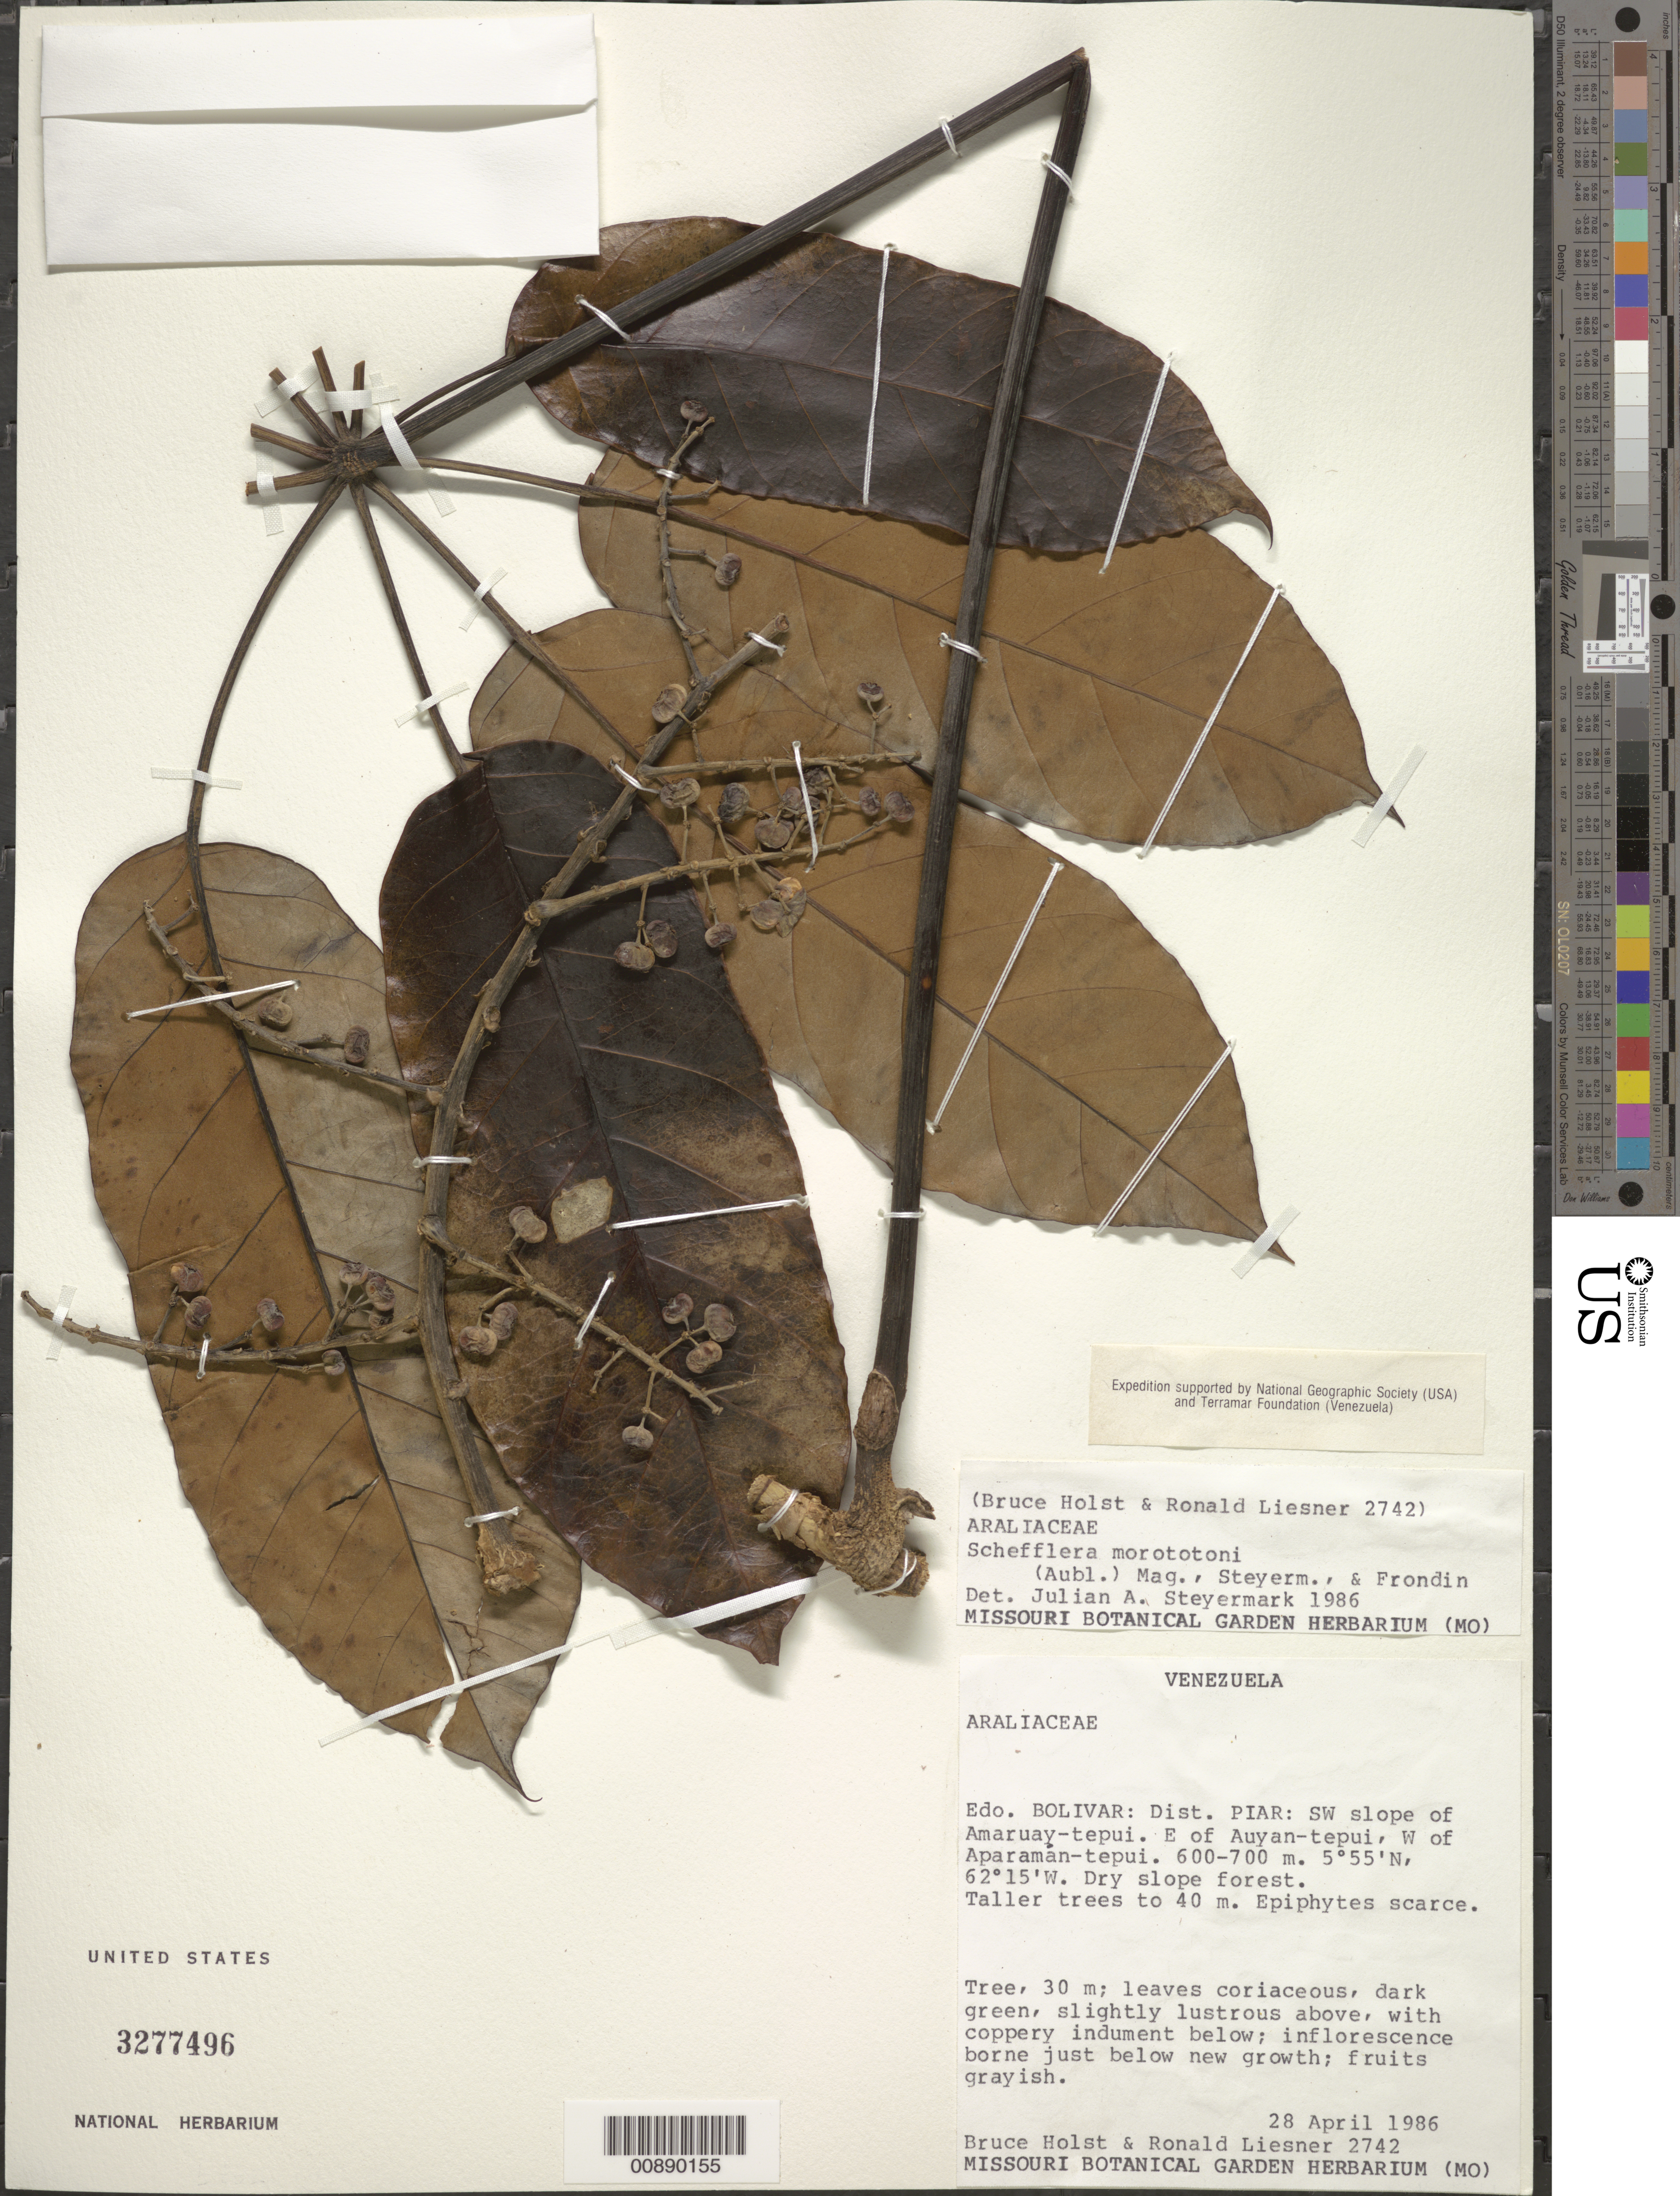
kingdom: Plantae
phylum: Tracheophyta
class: Magnoliopsida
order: Apiales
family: Araliaceae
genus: Schefflera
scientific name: Schefflera morototoni (Aubl.) Maguire, Steyerm. & Frodin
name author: (Aubl.) Maguire et al.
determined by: Steyermark, Julian A., (VEN)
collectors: B. Holst & R. L. Liesner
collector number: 2742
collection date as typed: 28-Apr-86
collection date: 1986-04-28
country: Venezuela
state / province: Bolívar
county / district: Piar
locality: Amaruay-tepuí, SW slope, E of Auyan-tepuí, W of Aparamán-tepuí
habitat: Dry slope foret, taller trees to 40 m; epiphytes scarce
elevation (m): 600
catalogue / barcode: US 3277496